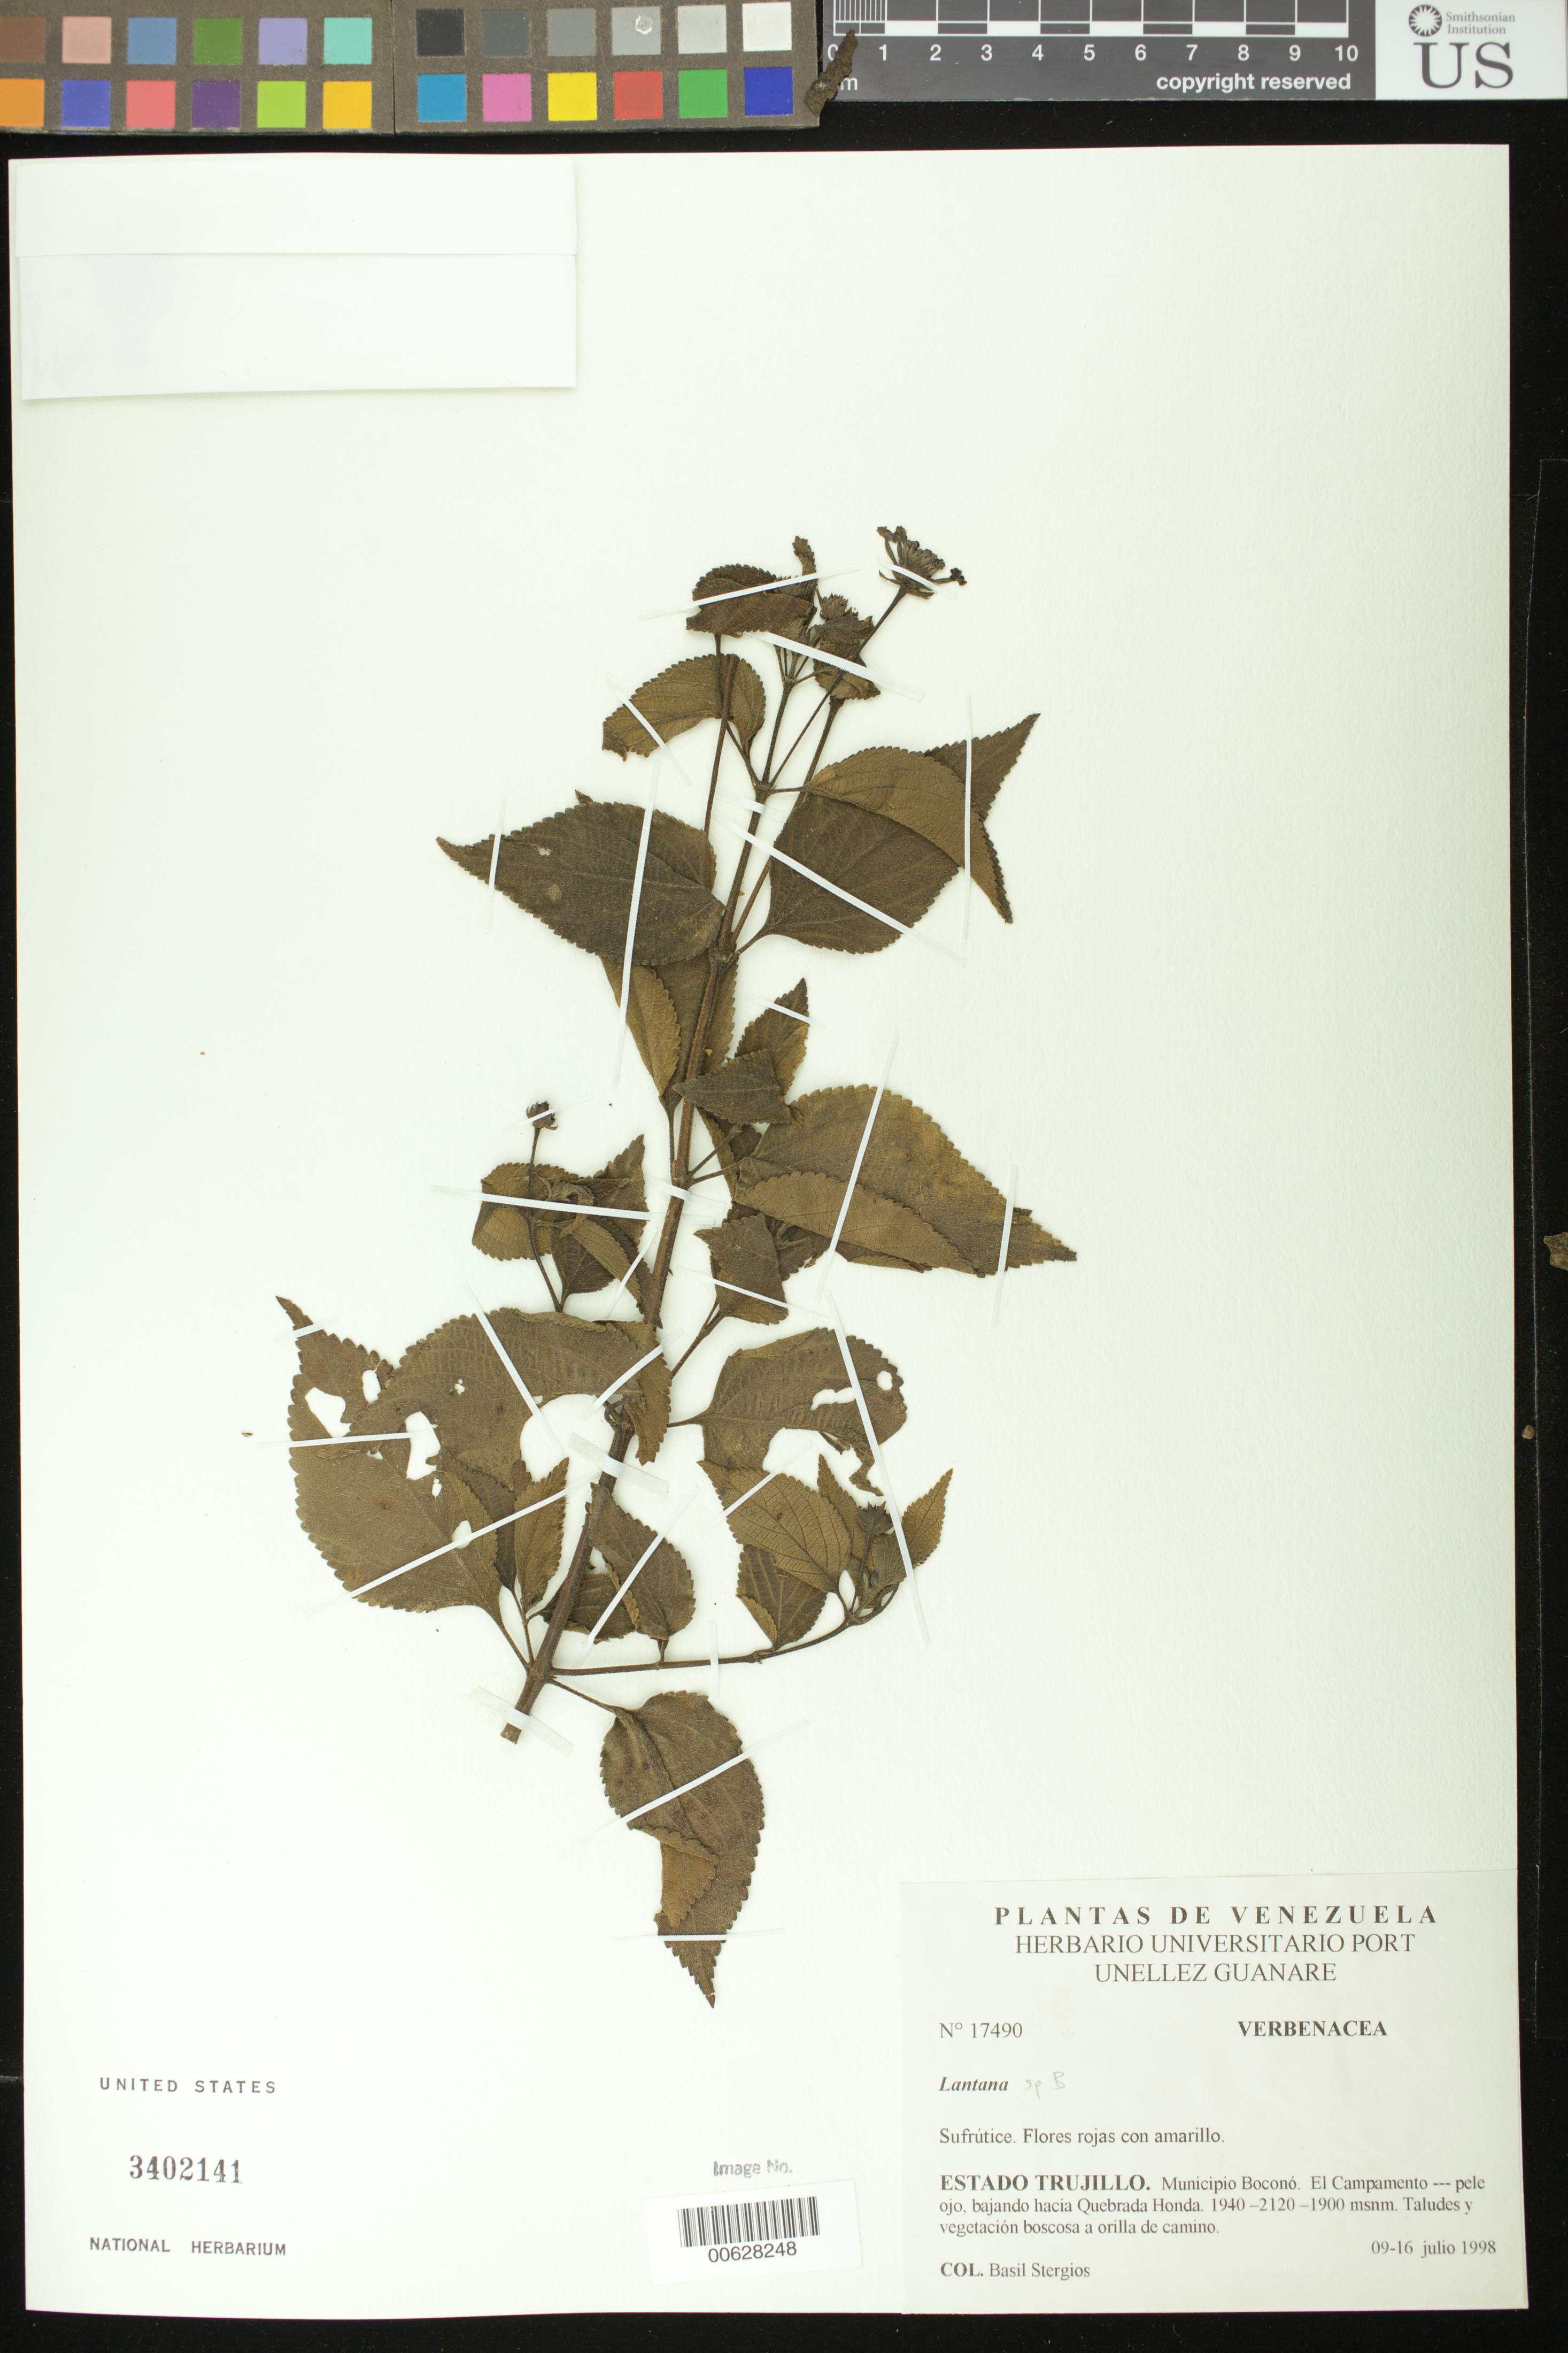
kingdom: Plantae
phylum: Tracheophyta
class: Magnoliopsida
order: Lamiales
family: Verbenaceae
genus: Lantana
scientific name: Lantana sp. b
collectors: B. G. Stergios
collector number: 17490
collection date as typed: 09 Jul 1998 to 16 Jul 1998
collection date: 1998-07-09/1998-07-16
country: Venezuela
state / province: Trujillo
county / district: Boconó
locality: Parque Nacional Guaramacal, El campamento-pele ojo, bajando hacia Quebrada Honda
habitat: Taludes y vegetación boscosa a orilla de camino.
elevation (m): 1900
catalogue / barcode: US 3402141